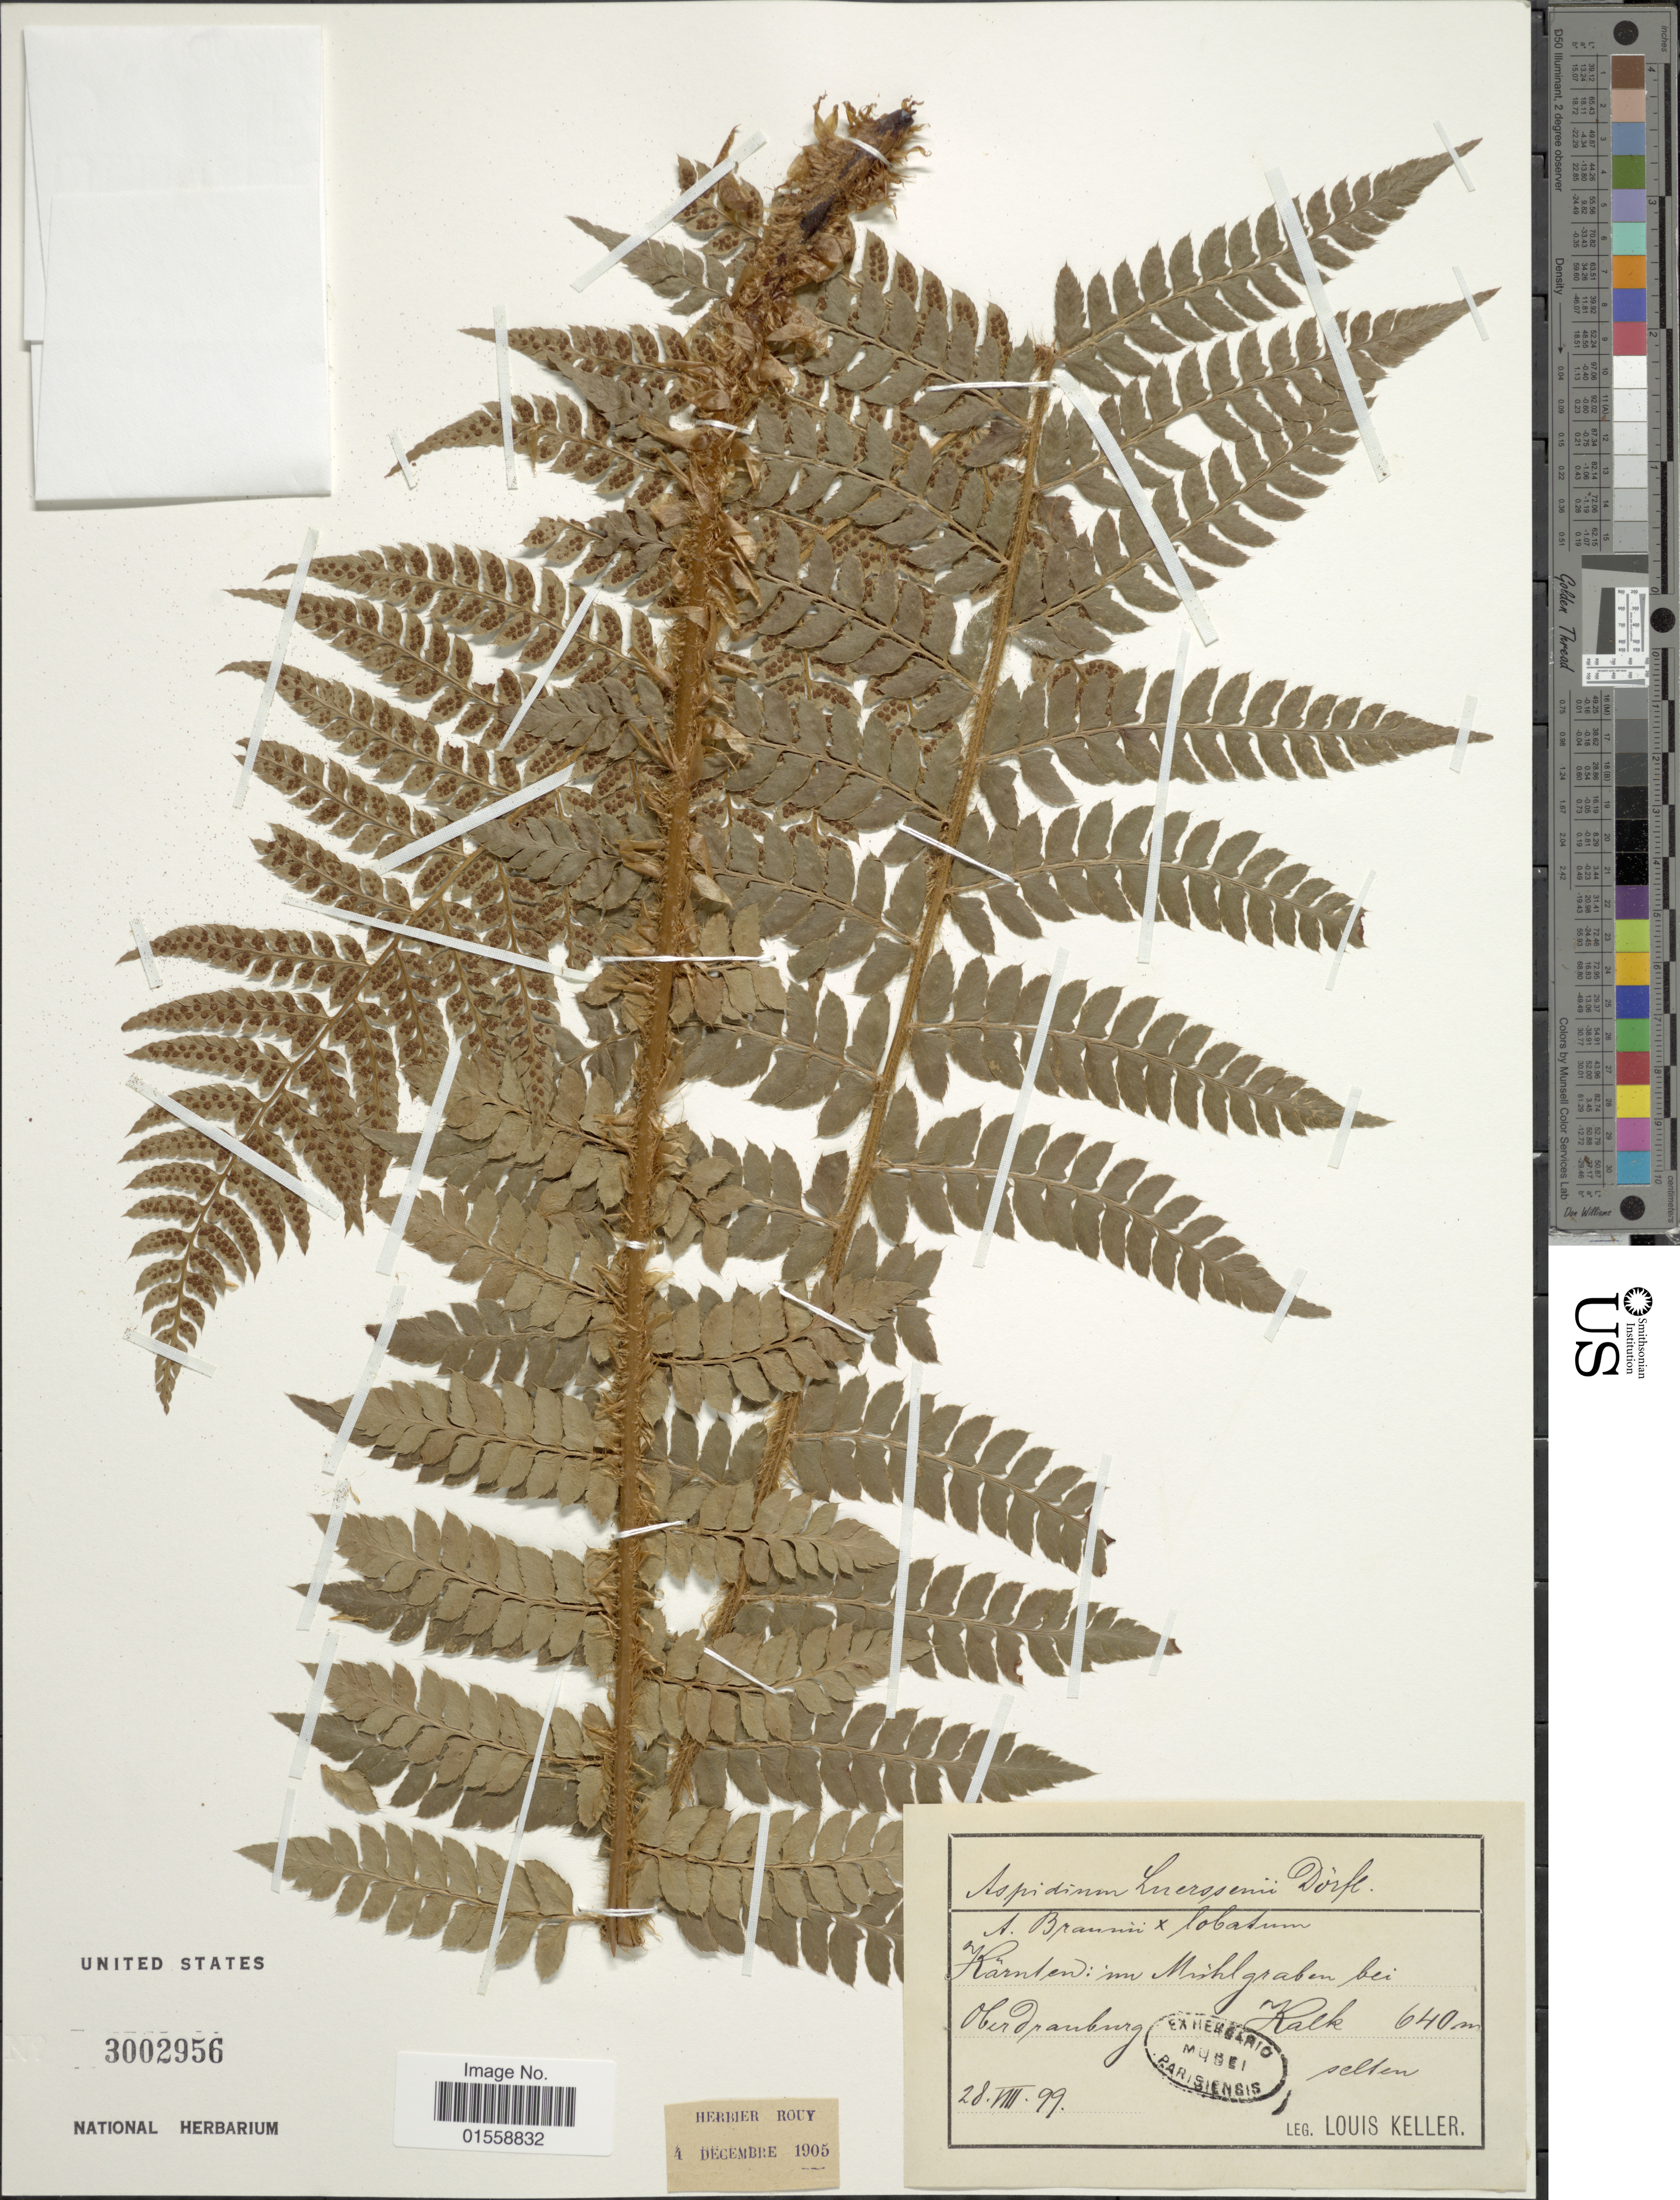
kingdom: Plantae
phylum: Tracheophyta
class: Polypodiopsida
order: Polypodiales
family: Dryopteridaceae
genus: Polystichum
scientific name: Polystichum x luerssenii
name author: (Dörfl.) Hahne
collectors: L. F. Keller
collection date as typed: Transcribed d/m/y: 28/8/99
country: Austria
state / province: Karnten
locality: Karnten: im Mishlgraben bei Obergranburg [interpreted]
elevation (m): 640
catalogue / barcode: US 3002956